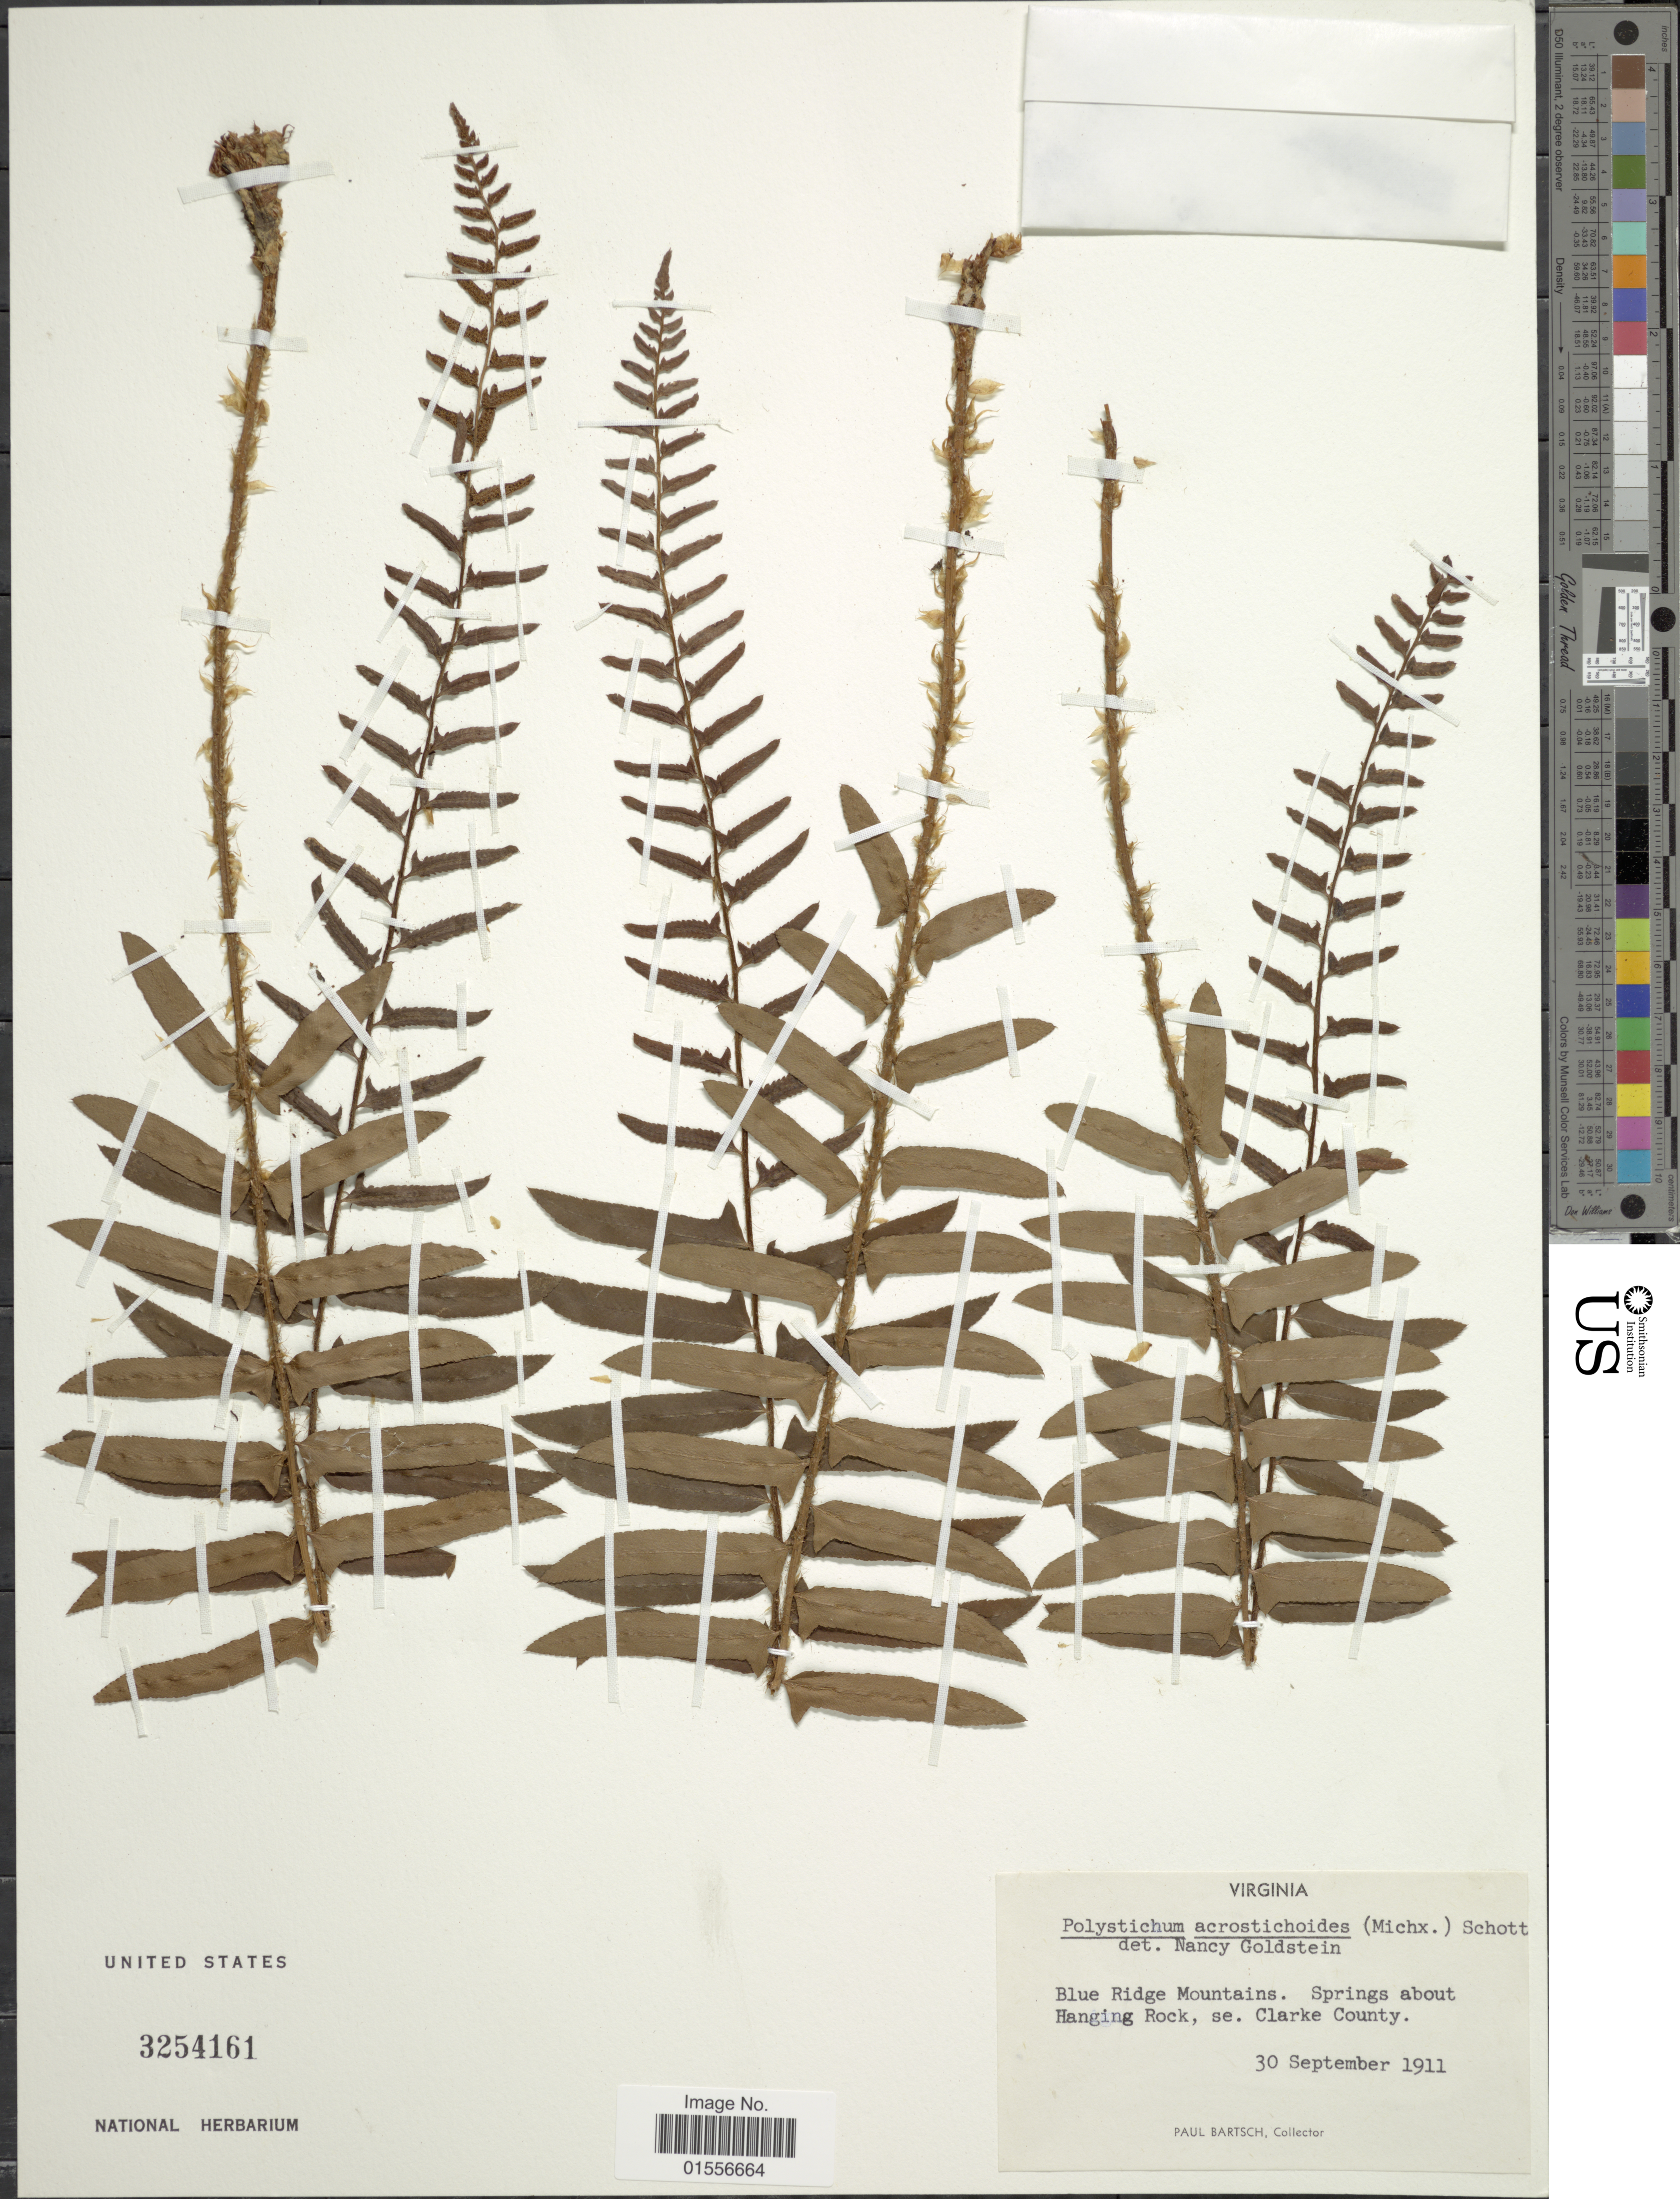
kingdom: Plantae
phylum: Tracheophyta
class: Polypodiopsida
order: Polypodiales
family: Dryopteridaceae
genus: Polystichum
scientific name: Polystichum acrostichoides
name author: (Michx.) Schott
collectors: P. Bartsch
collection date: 1911-09-30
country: United States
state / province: Virginia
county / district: Clarke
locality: Blue Ridge Mountains, Springs about Hanging Rock, se. Clarke County.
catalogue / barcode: US 3254161